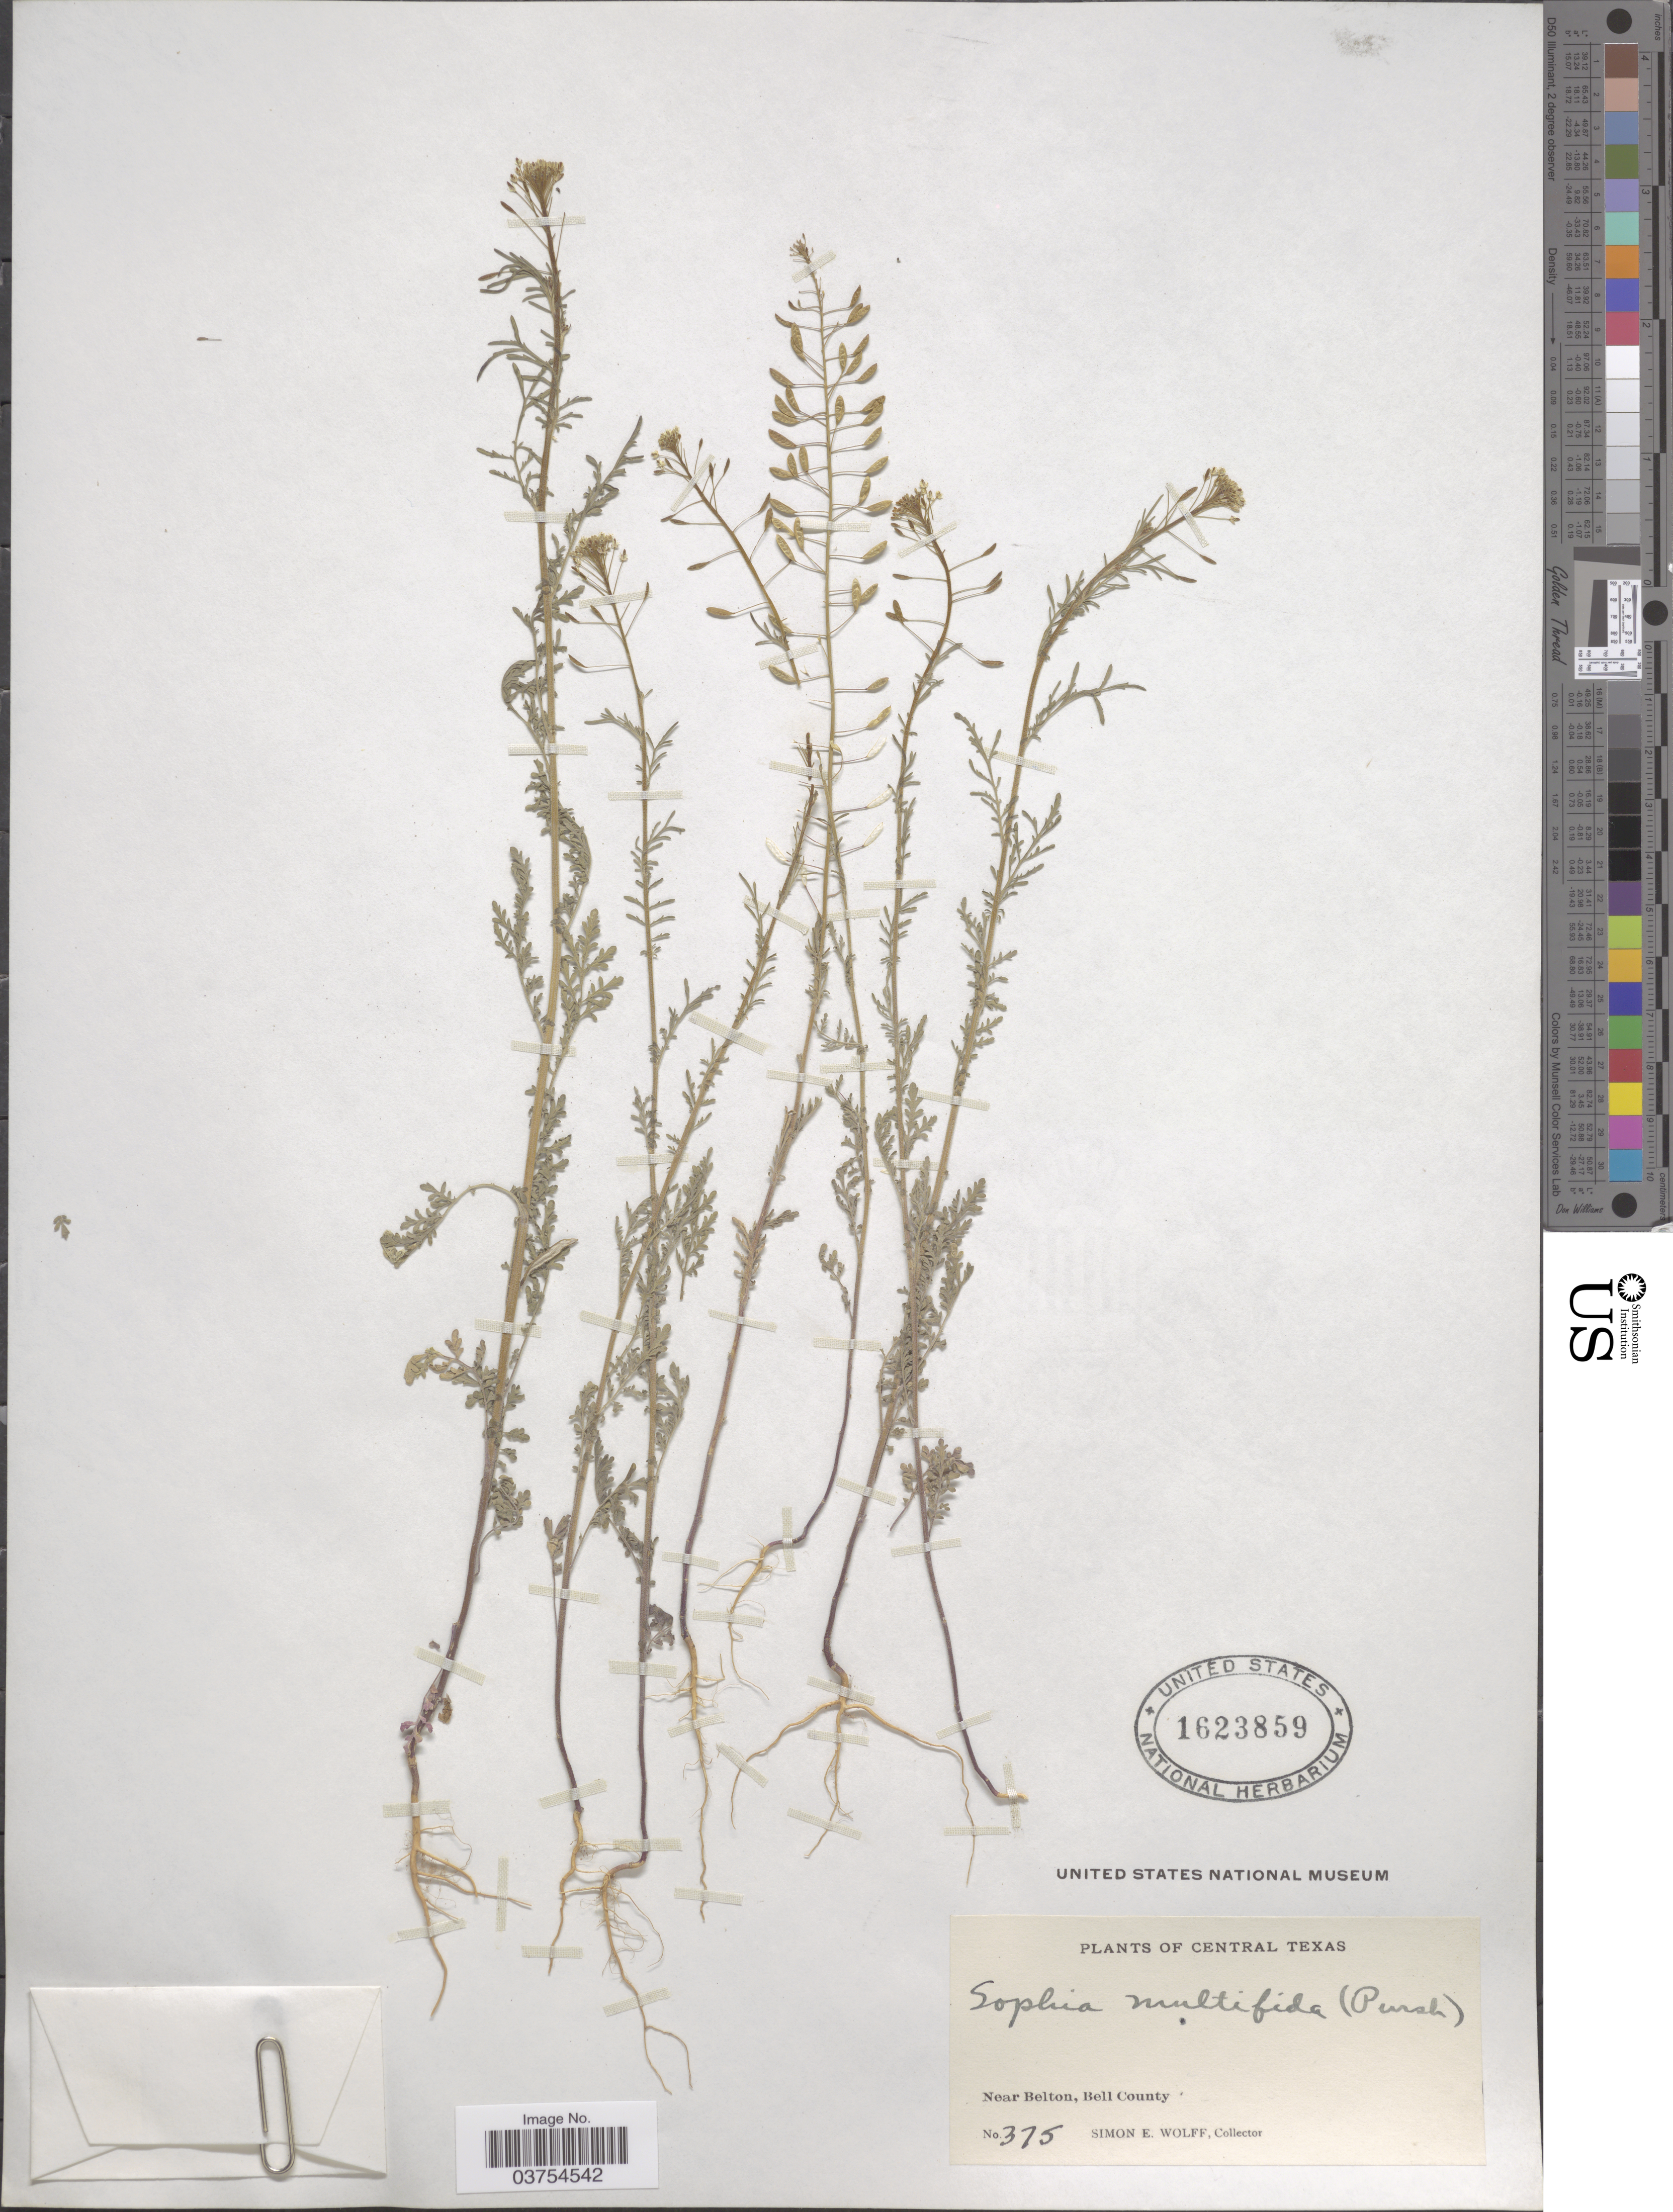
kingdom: Plantae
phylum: Tracheophyta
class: Magnoliopsida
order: Brassicales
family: Brassicaceae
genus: Descurainia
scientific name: Descurainia pinnata subsp. typica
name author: (C.A. Mey.) Detling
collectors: S. E. Wolff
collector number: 375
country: United States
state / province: Texas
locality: Central Texas. Near Belton, Bell County.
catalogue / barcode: US 1623859